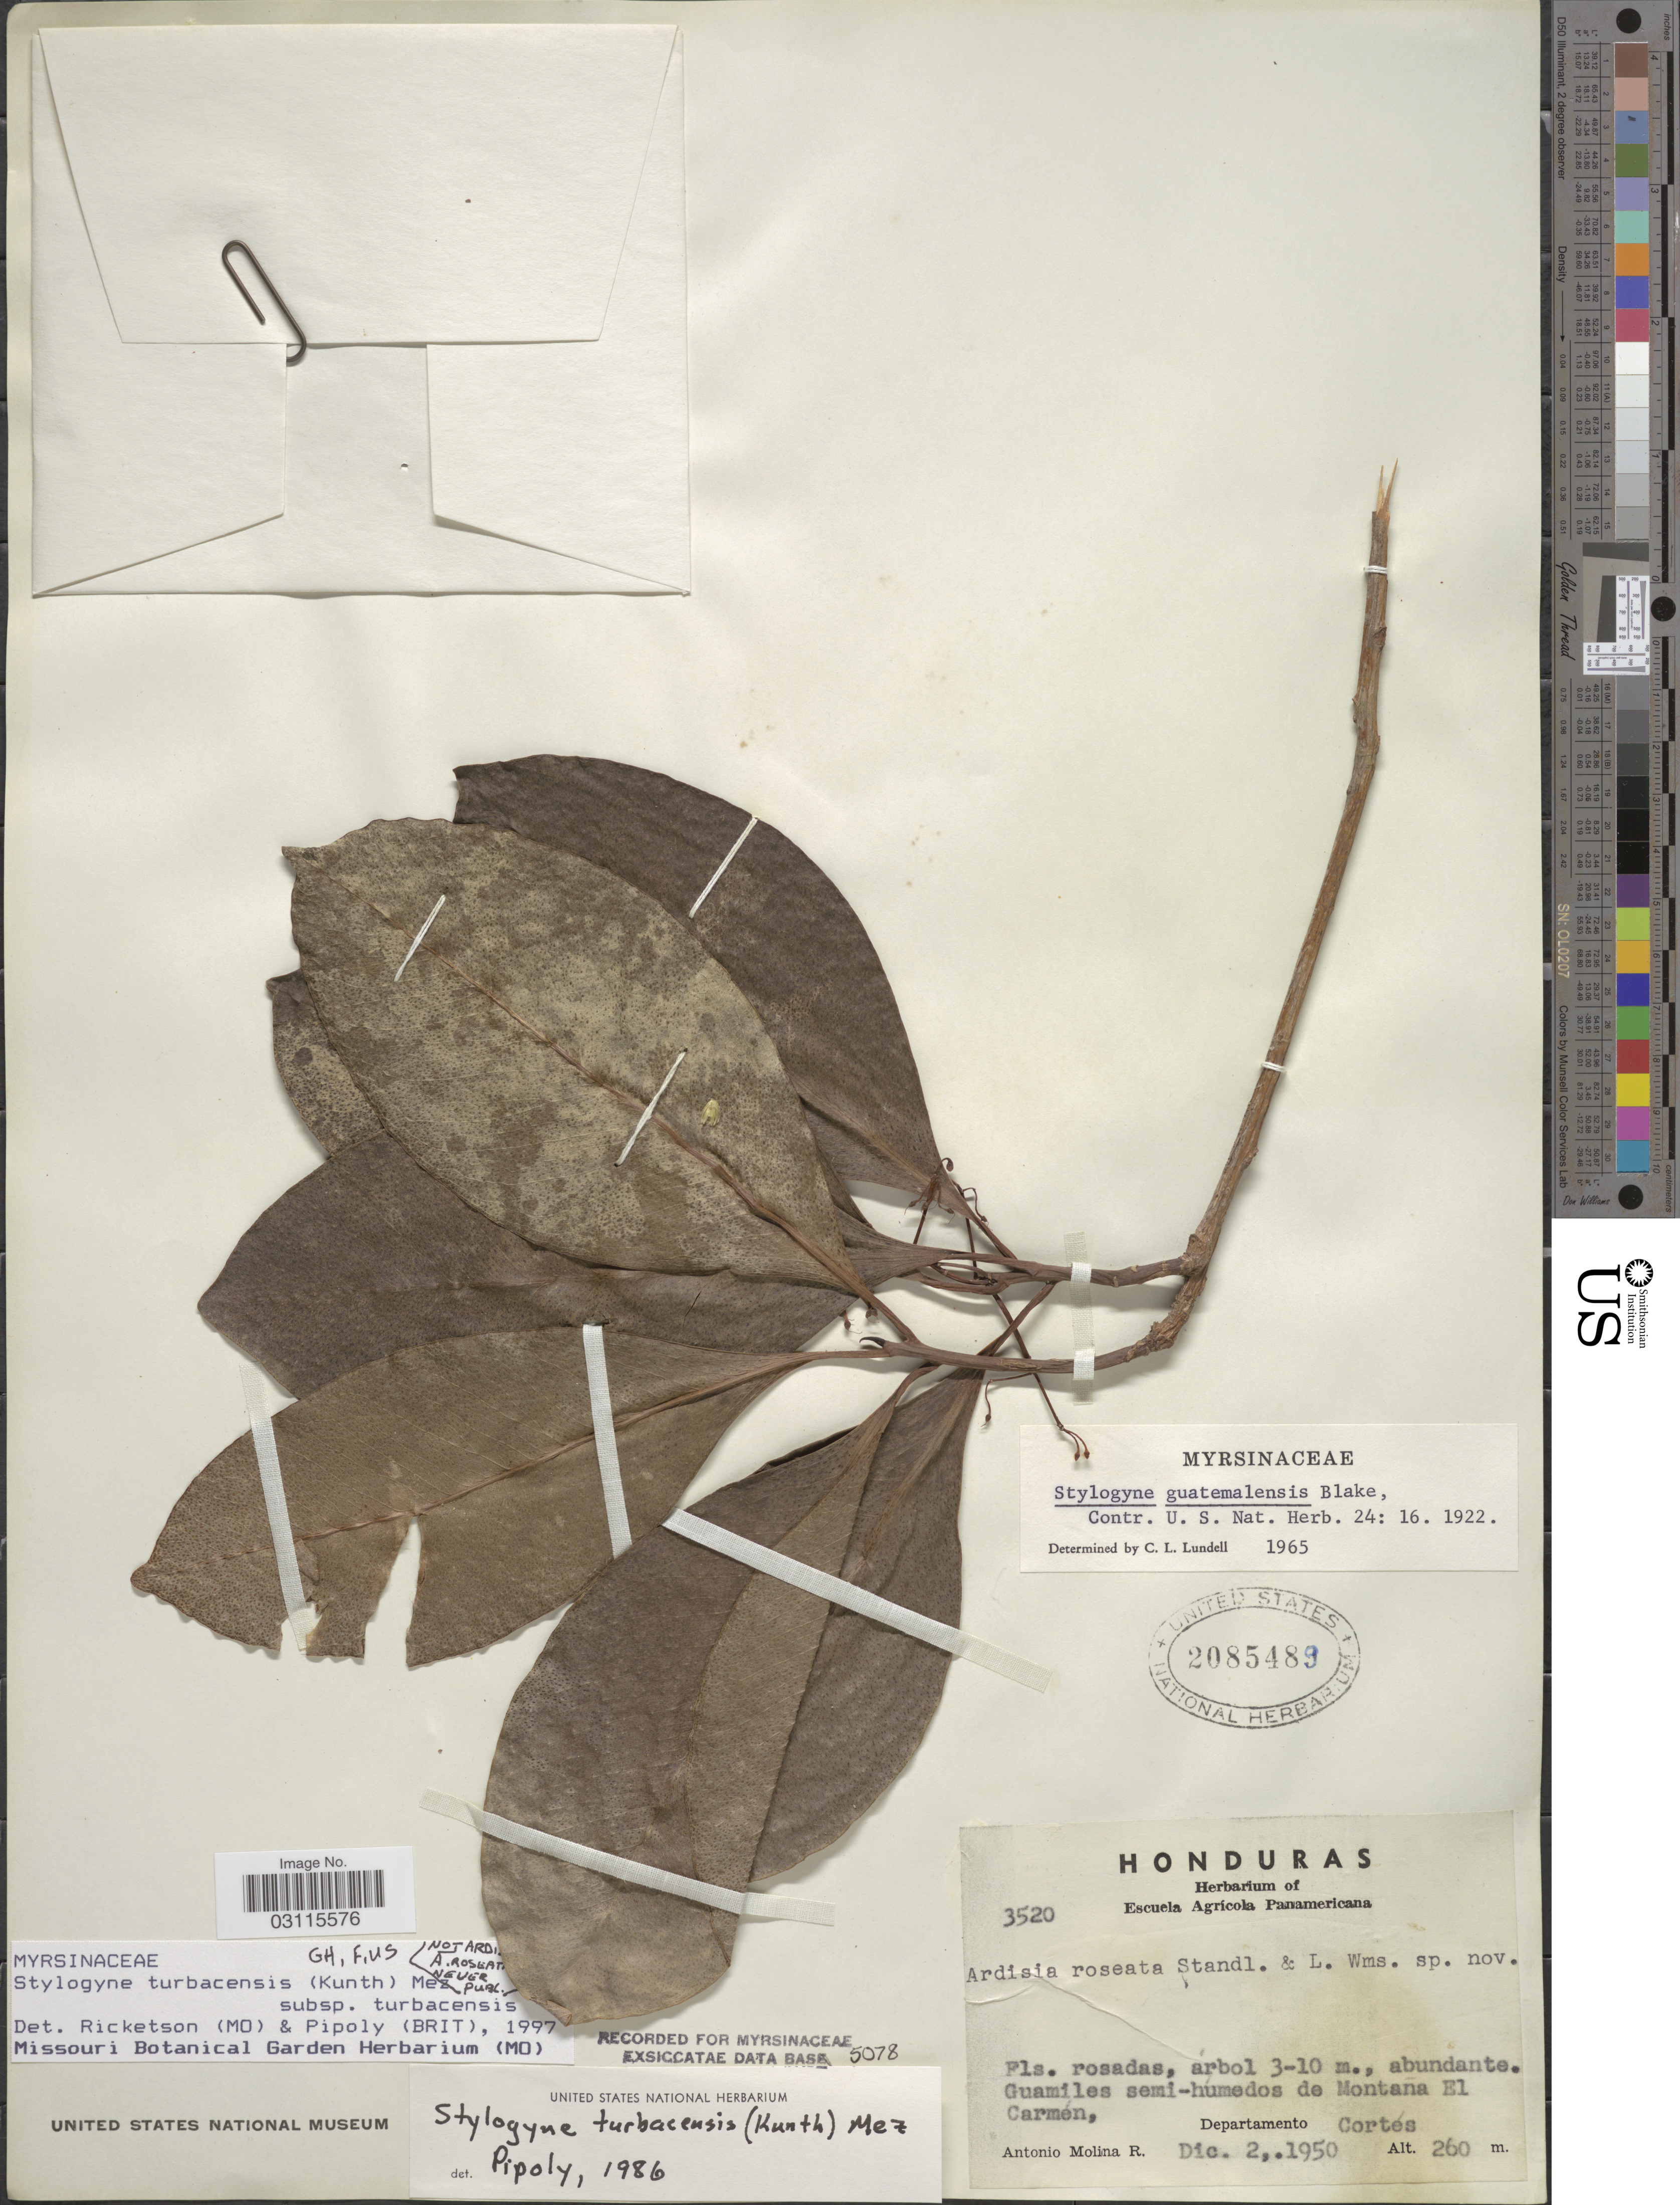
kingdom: Plantae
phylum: Tracheophyta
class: Magnoliopsida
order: Ericales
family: Primulaceae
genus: Stylogyne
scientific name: Stylogyne turbacensis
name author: (Kunth) Mez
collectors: A. Molina R.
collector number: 3520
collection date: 1950-12-02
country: Honduras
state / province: Cortés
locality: Guamiles semi-humedos de Montana El Carmen, Departamento Cortés.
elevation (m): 260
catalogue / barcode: US 2085489